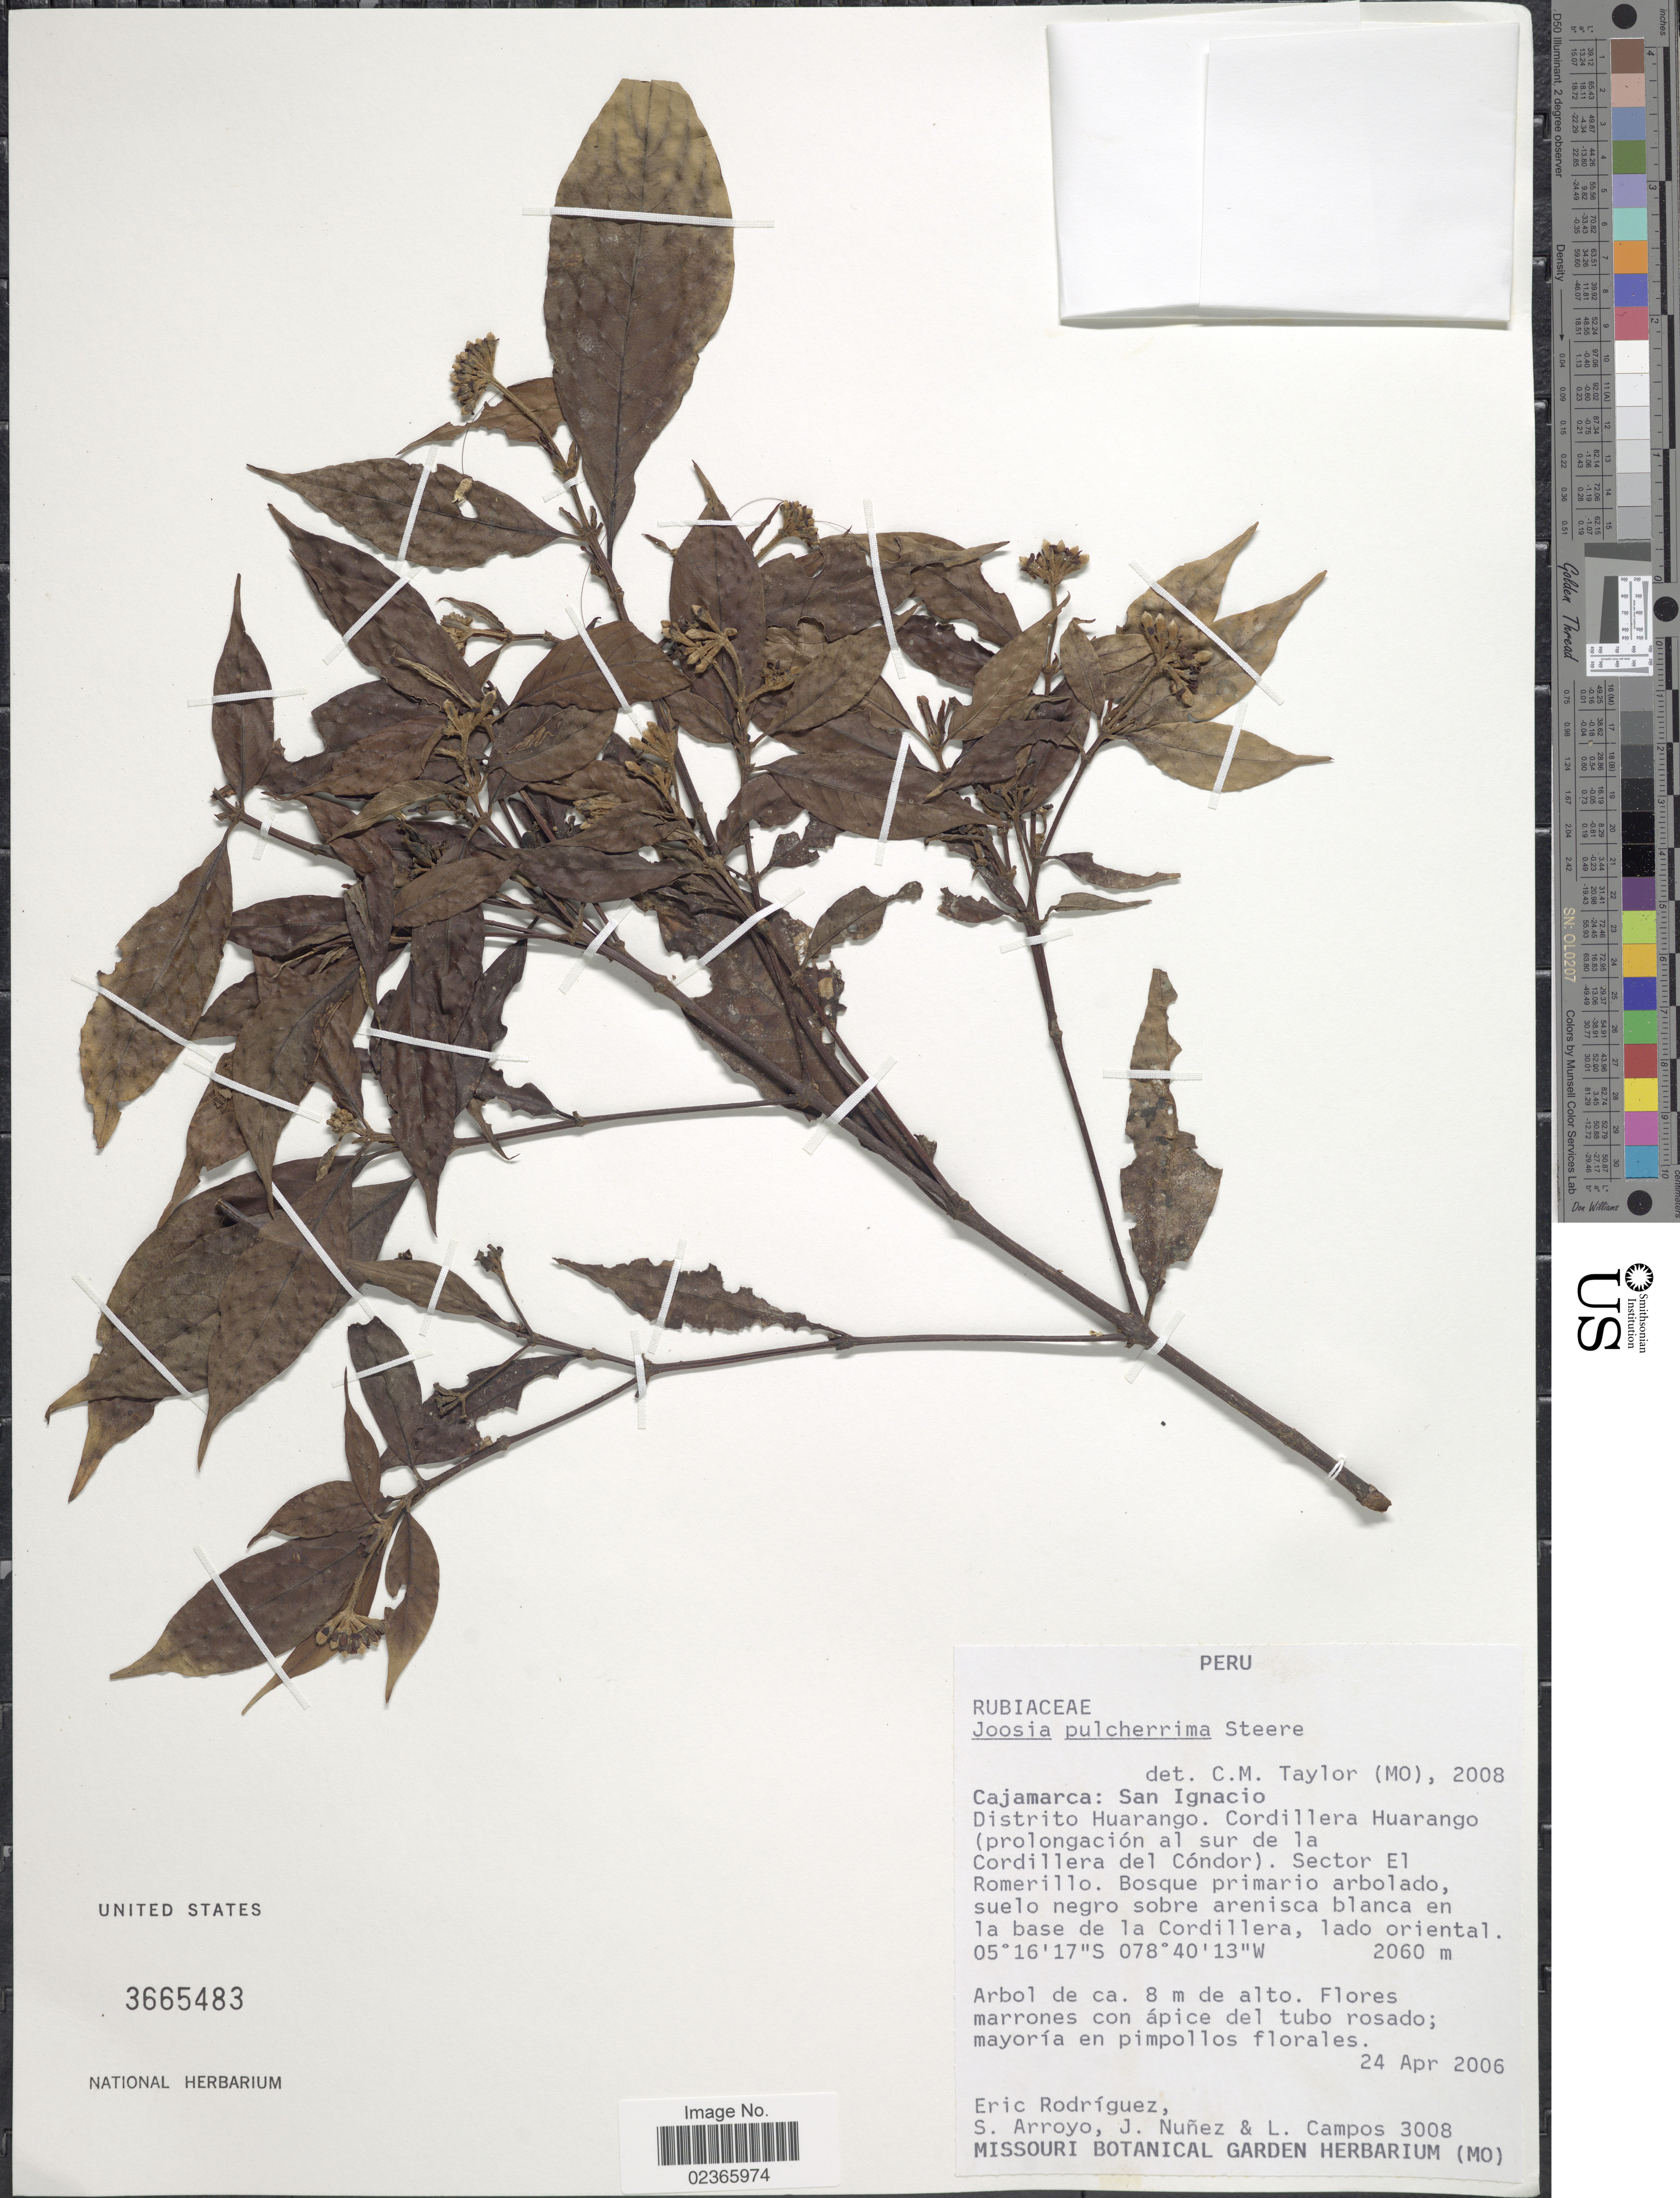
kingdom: Plantae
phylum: Tracheophyta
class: Magnoliopsida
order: Gentianales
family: Rubiaceae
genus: Joosia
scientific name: Joosia pulcherrima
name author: Steere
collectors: E. Rodriguez, Arroyo, S., S. Nuñez & L. Campos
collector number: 3008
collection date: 2006-04-24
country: Peru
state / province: Cajamarca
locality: Peru, Cajamarca: San Ignacio Distrito Huarango. Cordillera Huarango (prolongacion al sur de la Cordillera del Condor). Sector El Romerillo.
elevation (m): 2060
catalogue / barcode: US 3665483